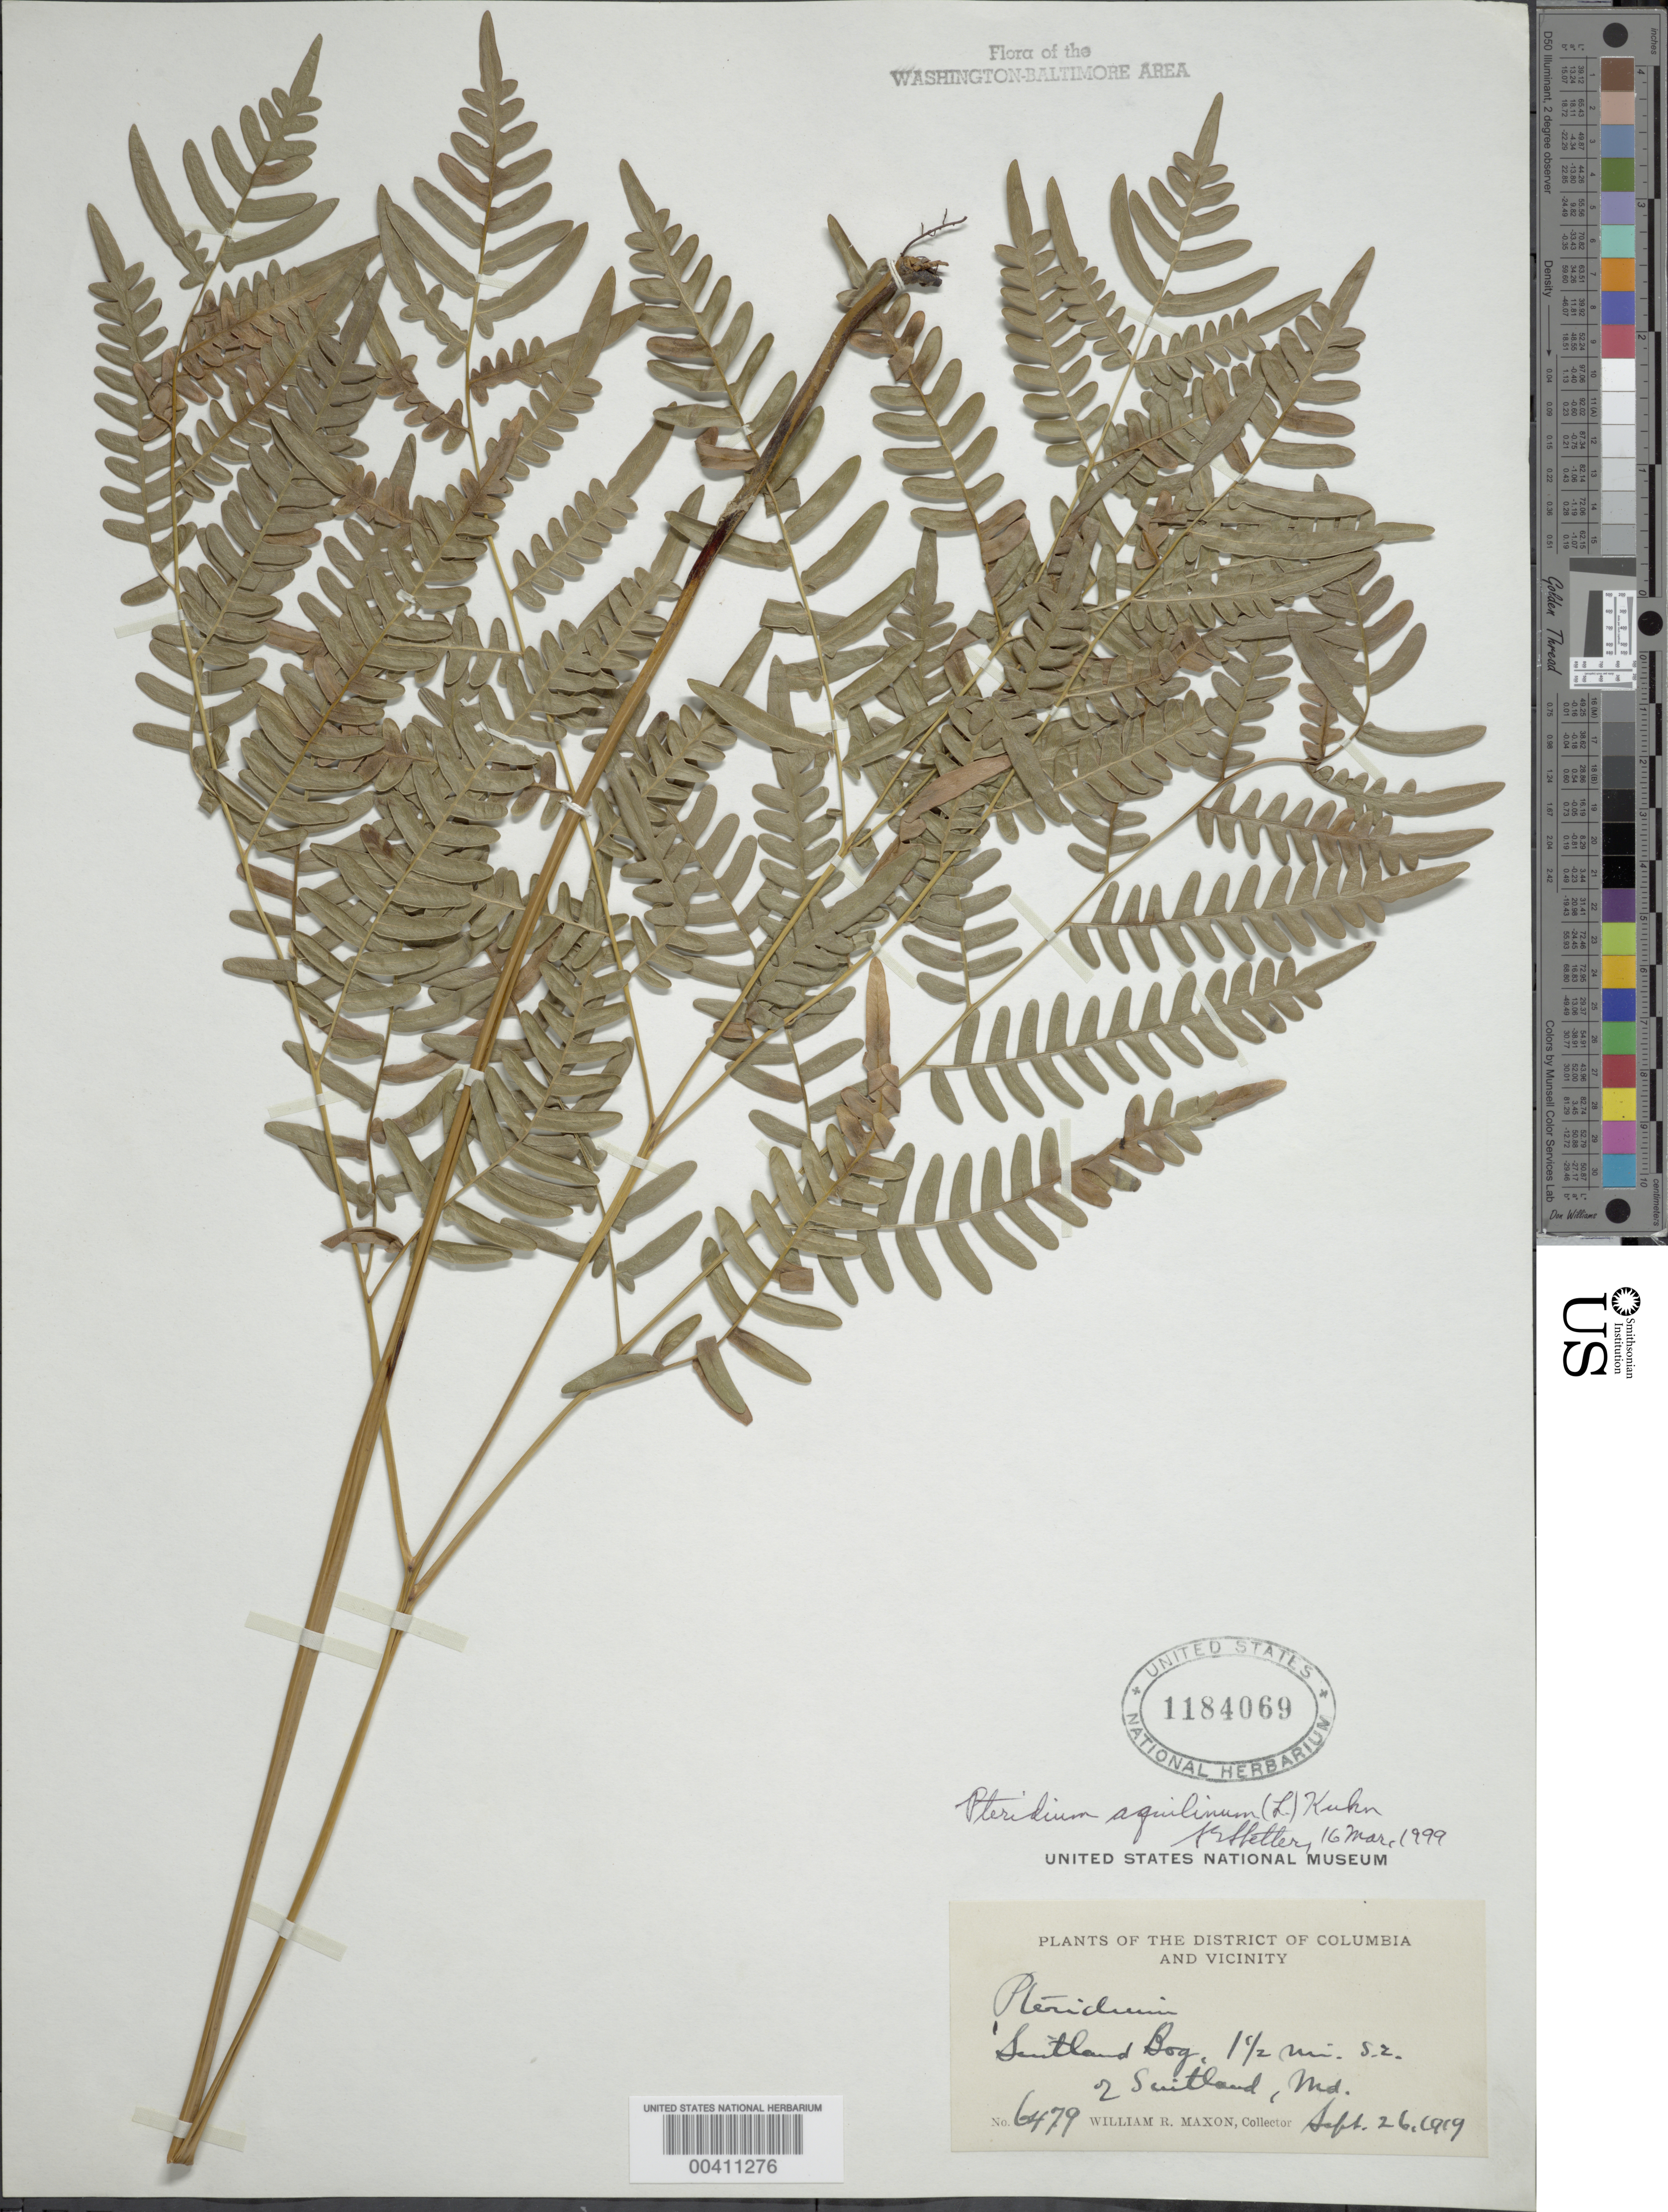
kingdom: Plantae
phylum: Tracheophyta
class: Polypodiopsida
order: Polypodiales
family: Dennstaedtiaceae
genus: Pteridium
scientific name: Pteridium aquilinum var. latiusculum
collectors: W. R. Maxon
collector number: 6479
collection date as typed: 26 Sep 1919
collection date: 1919-09-26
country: United States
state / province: Maryland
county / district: Prince George's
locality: Suitland Bog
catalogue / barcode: US 1184069